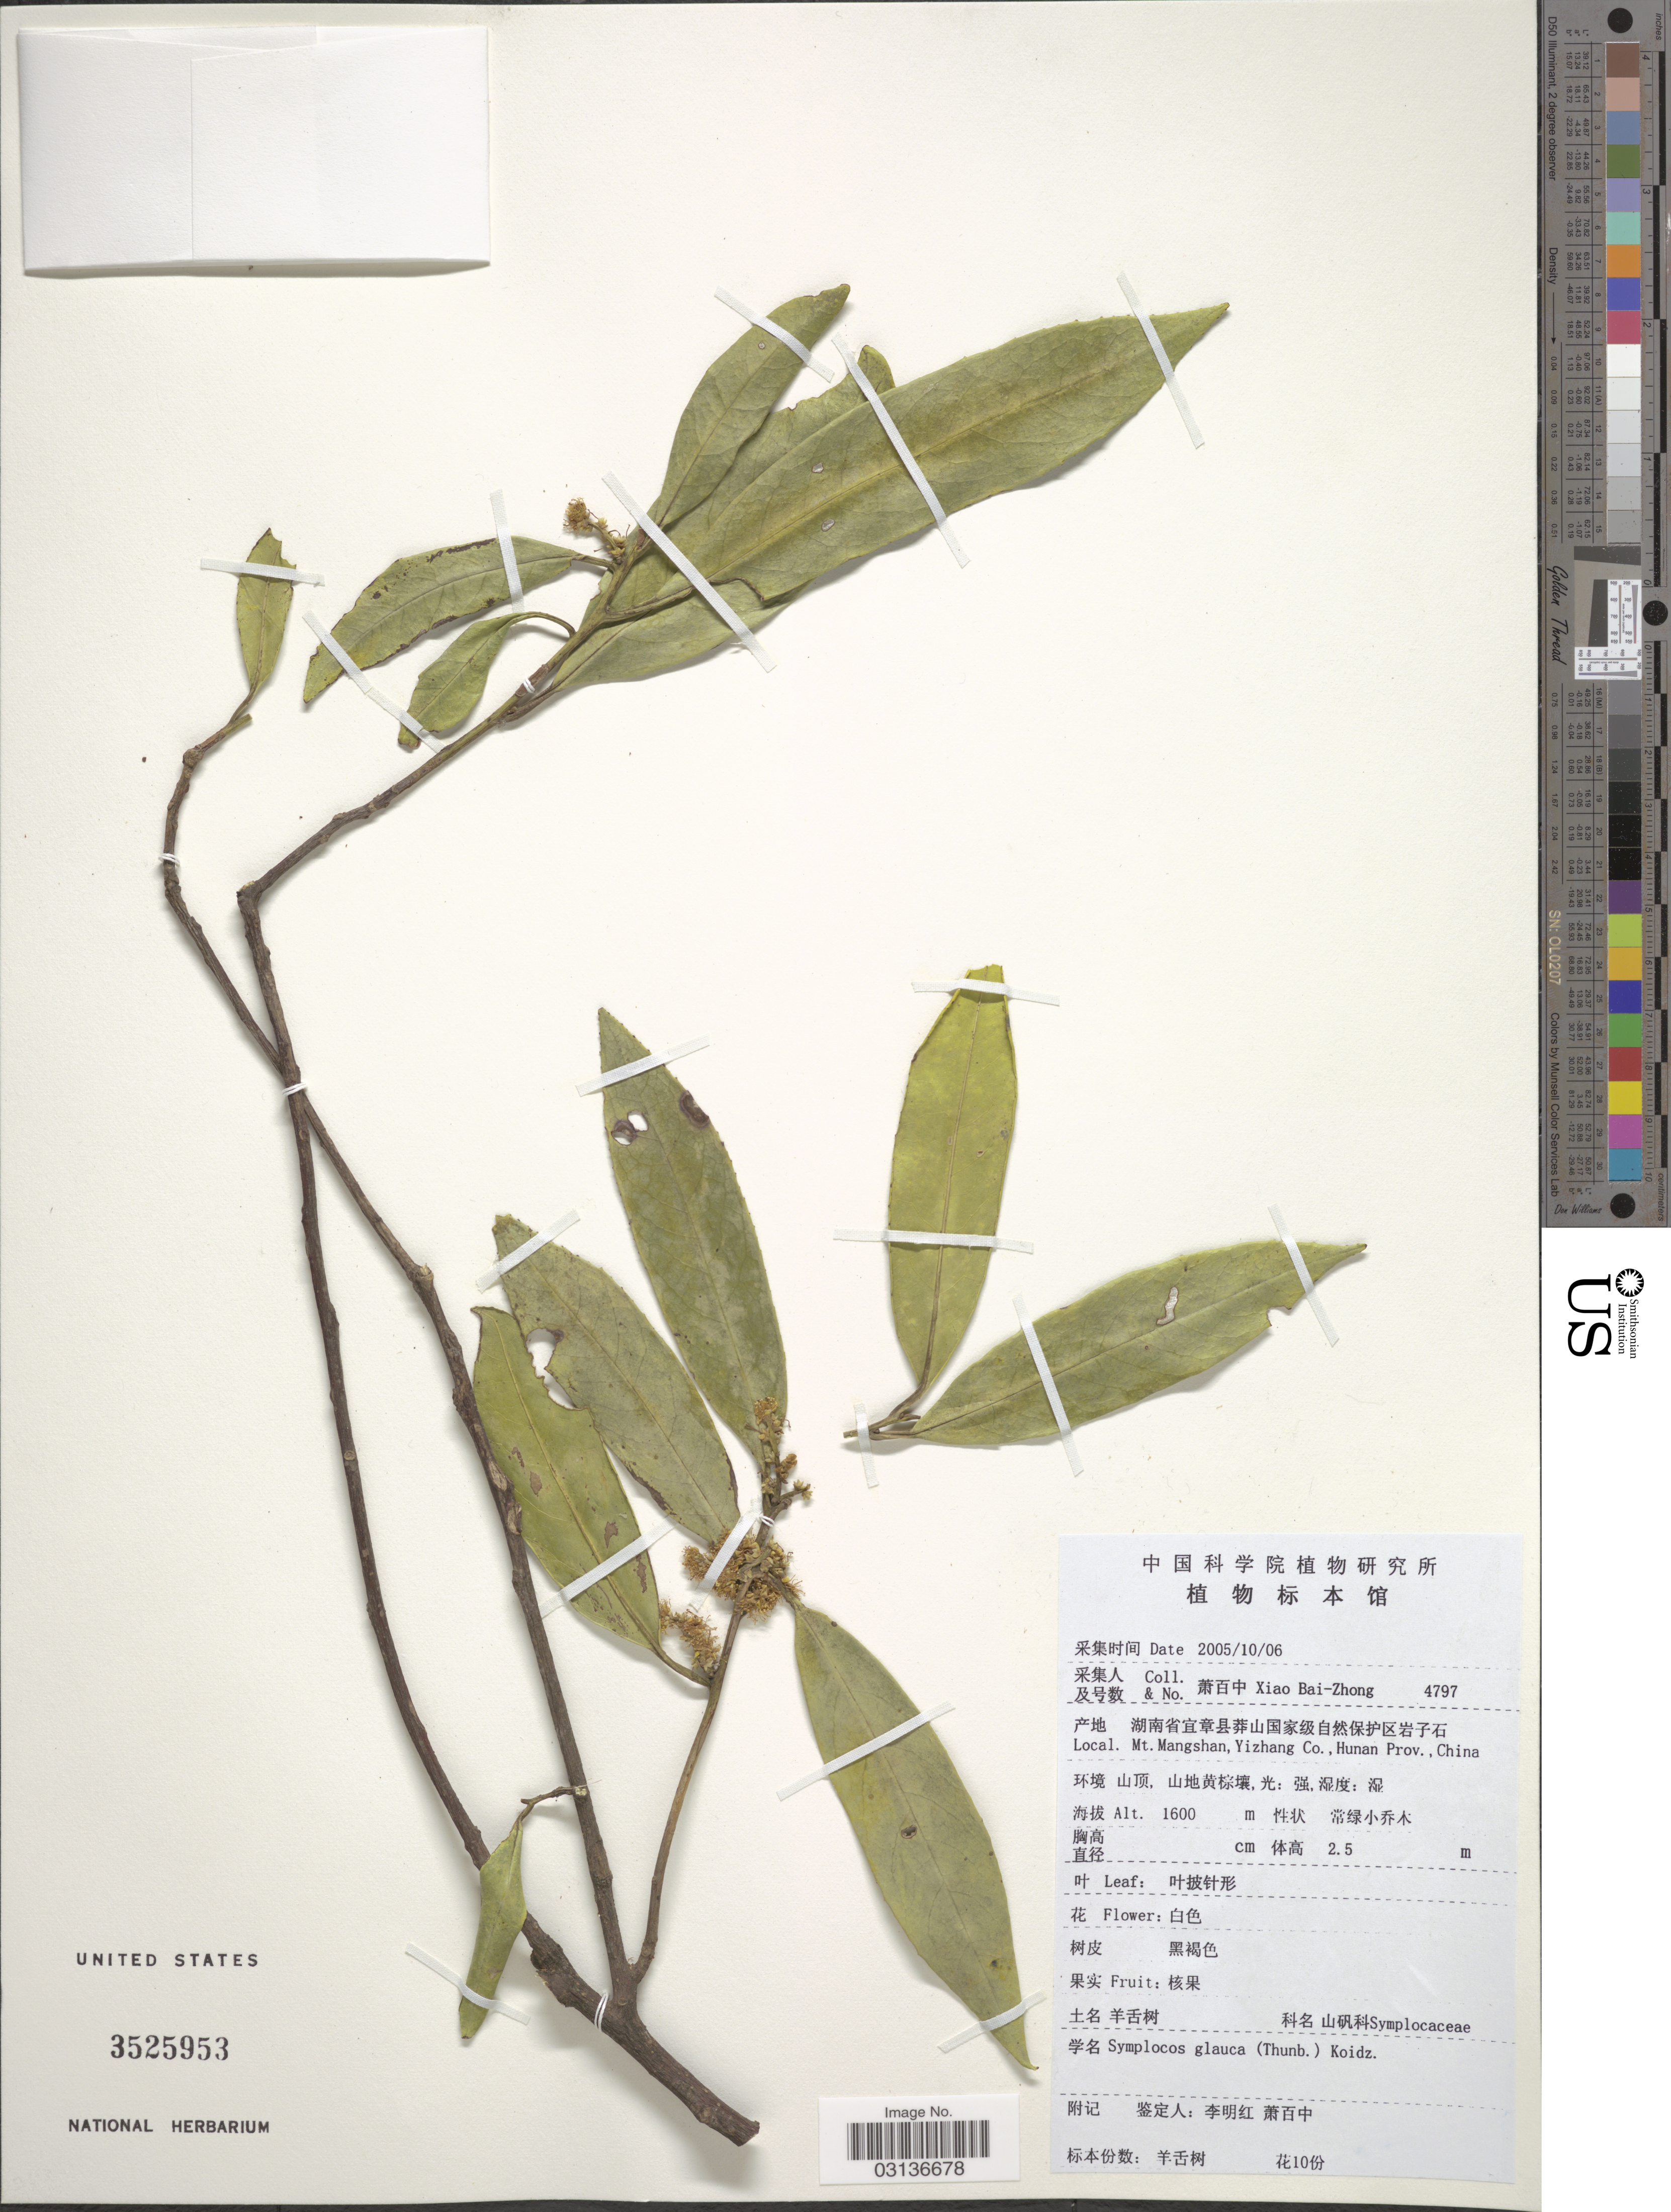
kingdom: Plantae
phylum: Tracheophyta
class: Magnoliopsida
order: Ericales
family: Symplocaceae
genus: Symplocos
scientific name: Symplocos glauca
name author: (Thunb.) Koidz.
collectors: B. Z. Xiao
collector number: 4797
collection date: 2005-10-06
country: China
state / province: Hunan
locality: Mt. Mangshan, Yizhang Co.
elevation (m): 1600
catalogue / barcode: US 3525953